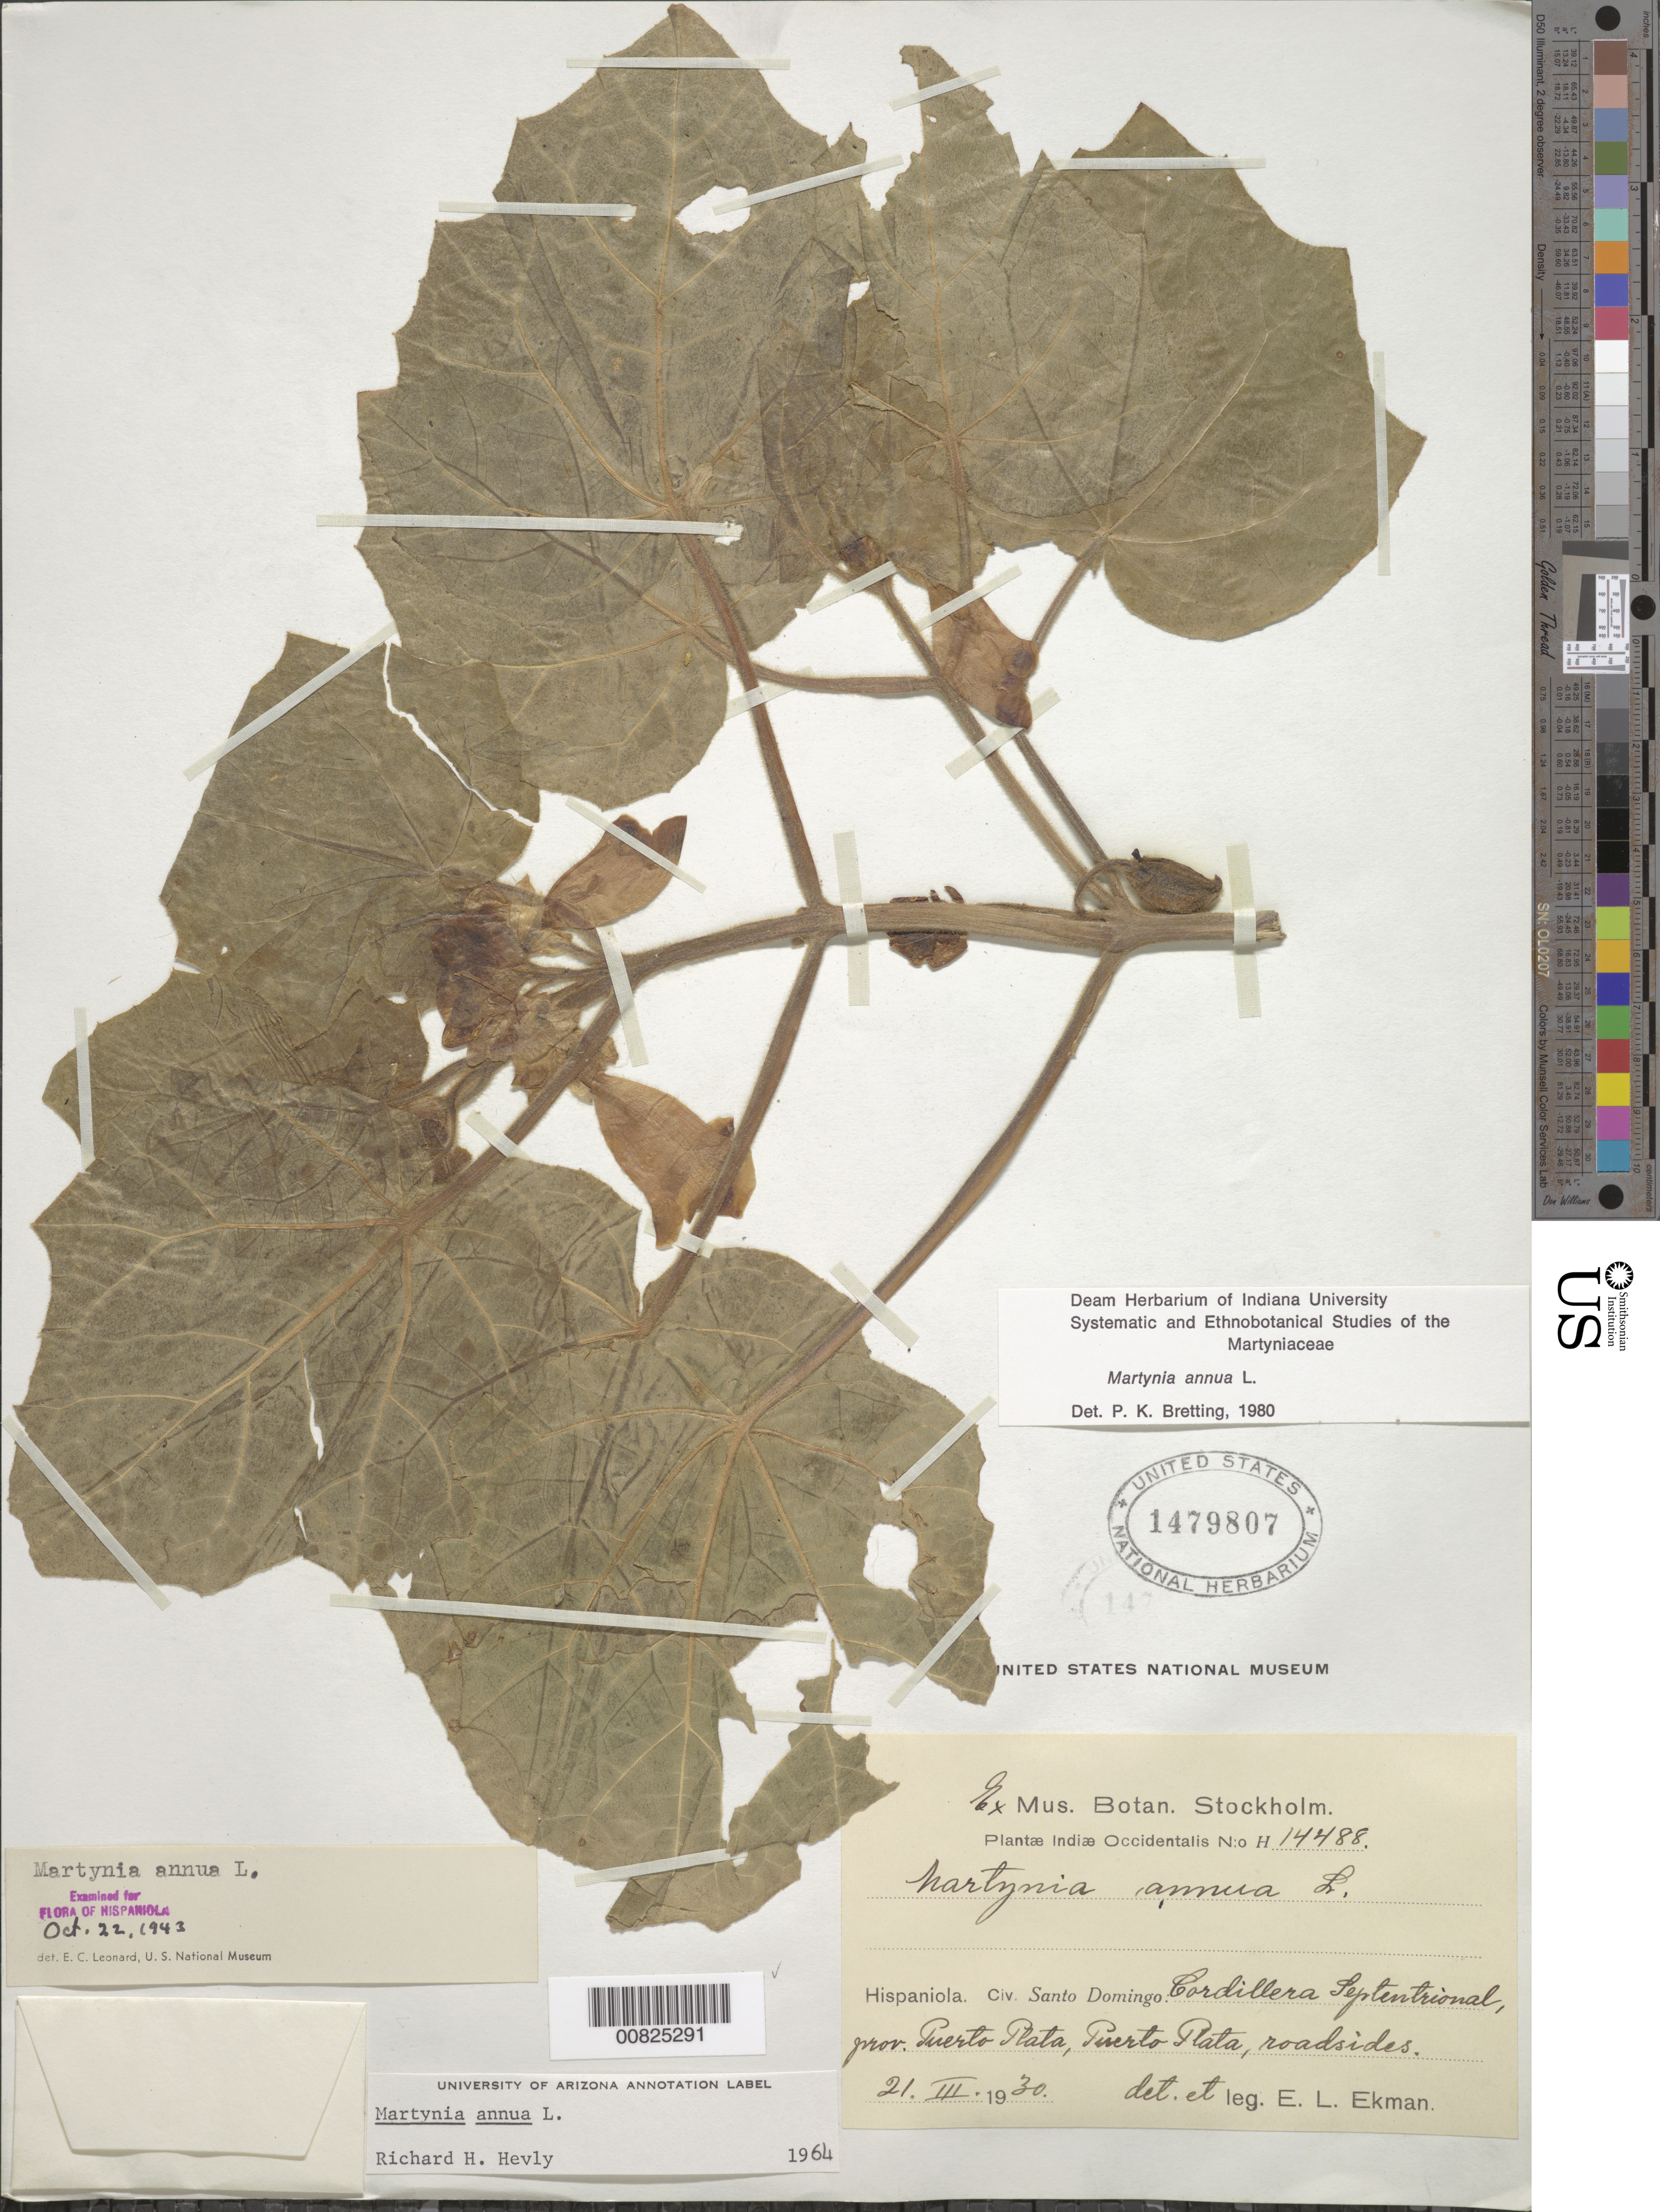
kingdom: Plantae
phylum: Tracheophyta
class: Magnoliopsida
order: Lamiales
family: Martyniaceae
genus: Martynia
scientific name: Martynia annua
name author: L.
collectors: E. L. Ekman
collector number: H 14488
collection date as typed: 21 Mar 1930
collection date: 1930-03-21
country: Dominican Republic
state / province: Puerto Plata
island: Hispaniola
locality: Cordillera Septentrional, Puerto Plata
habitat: Roadsides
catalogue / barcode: US 1479807